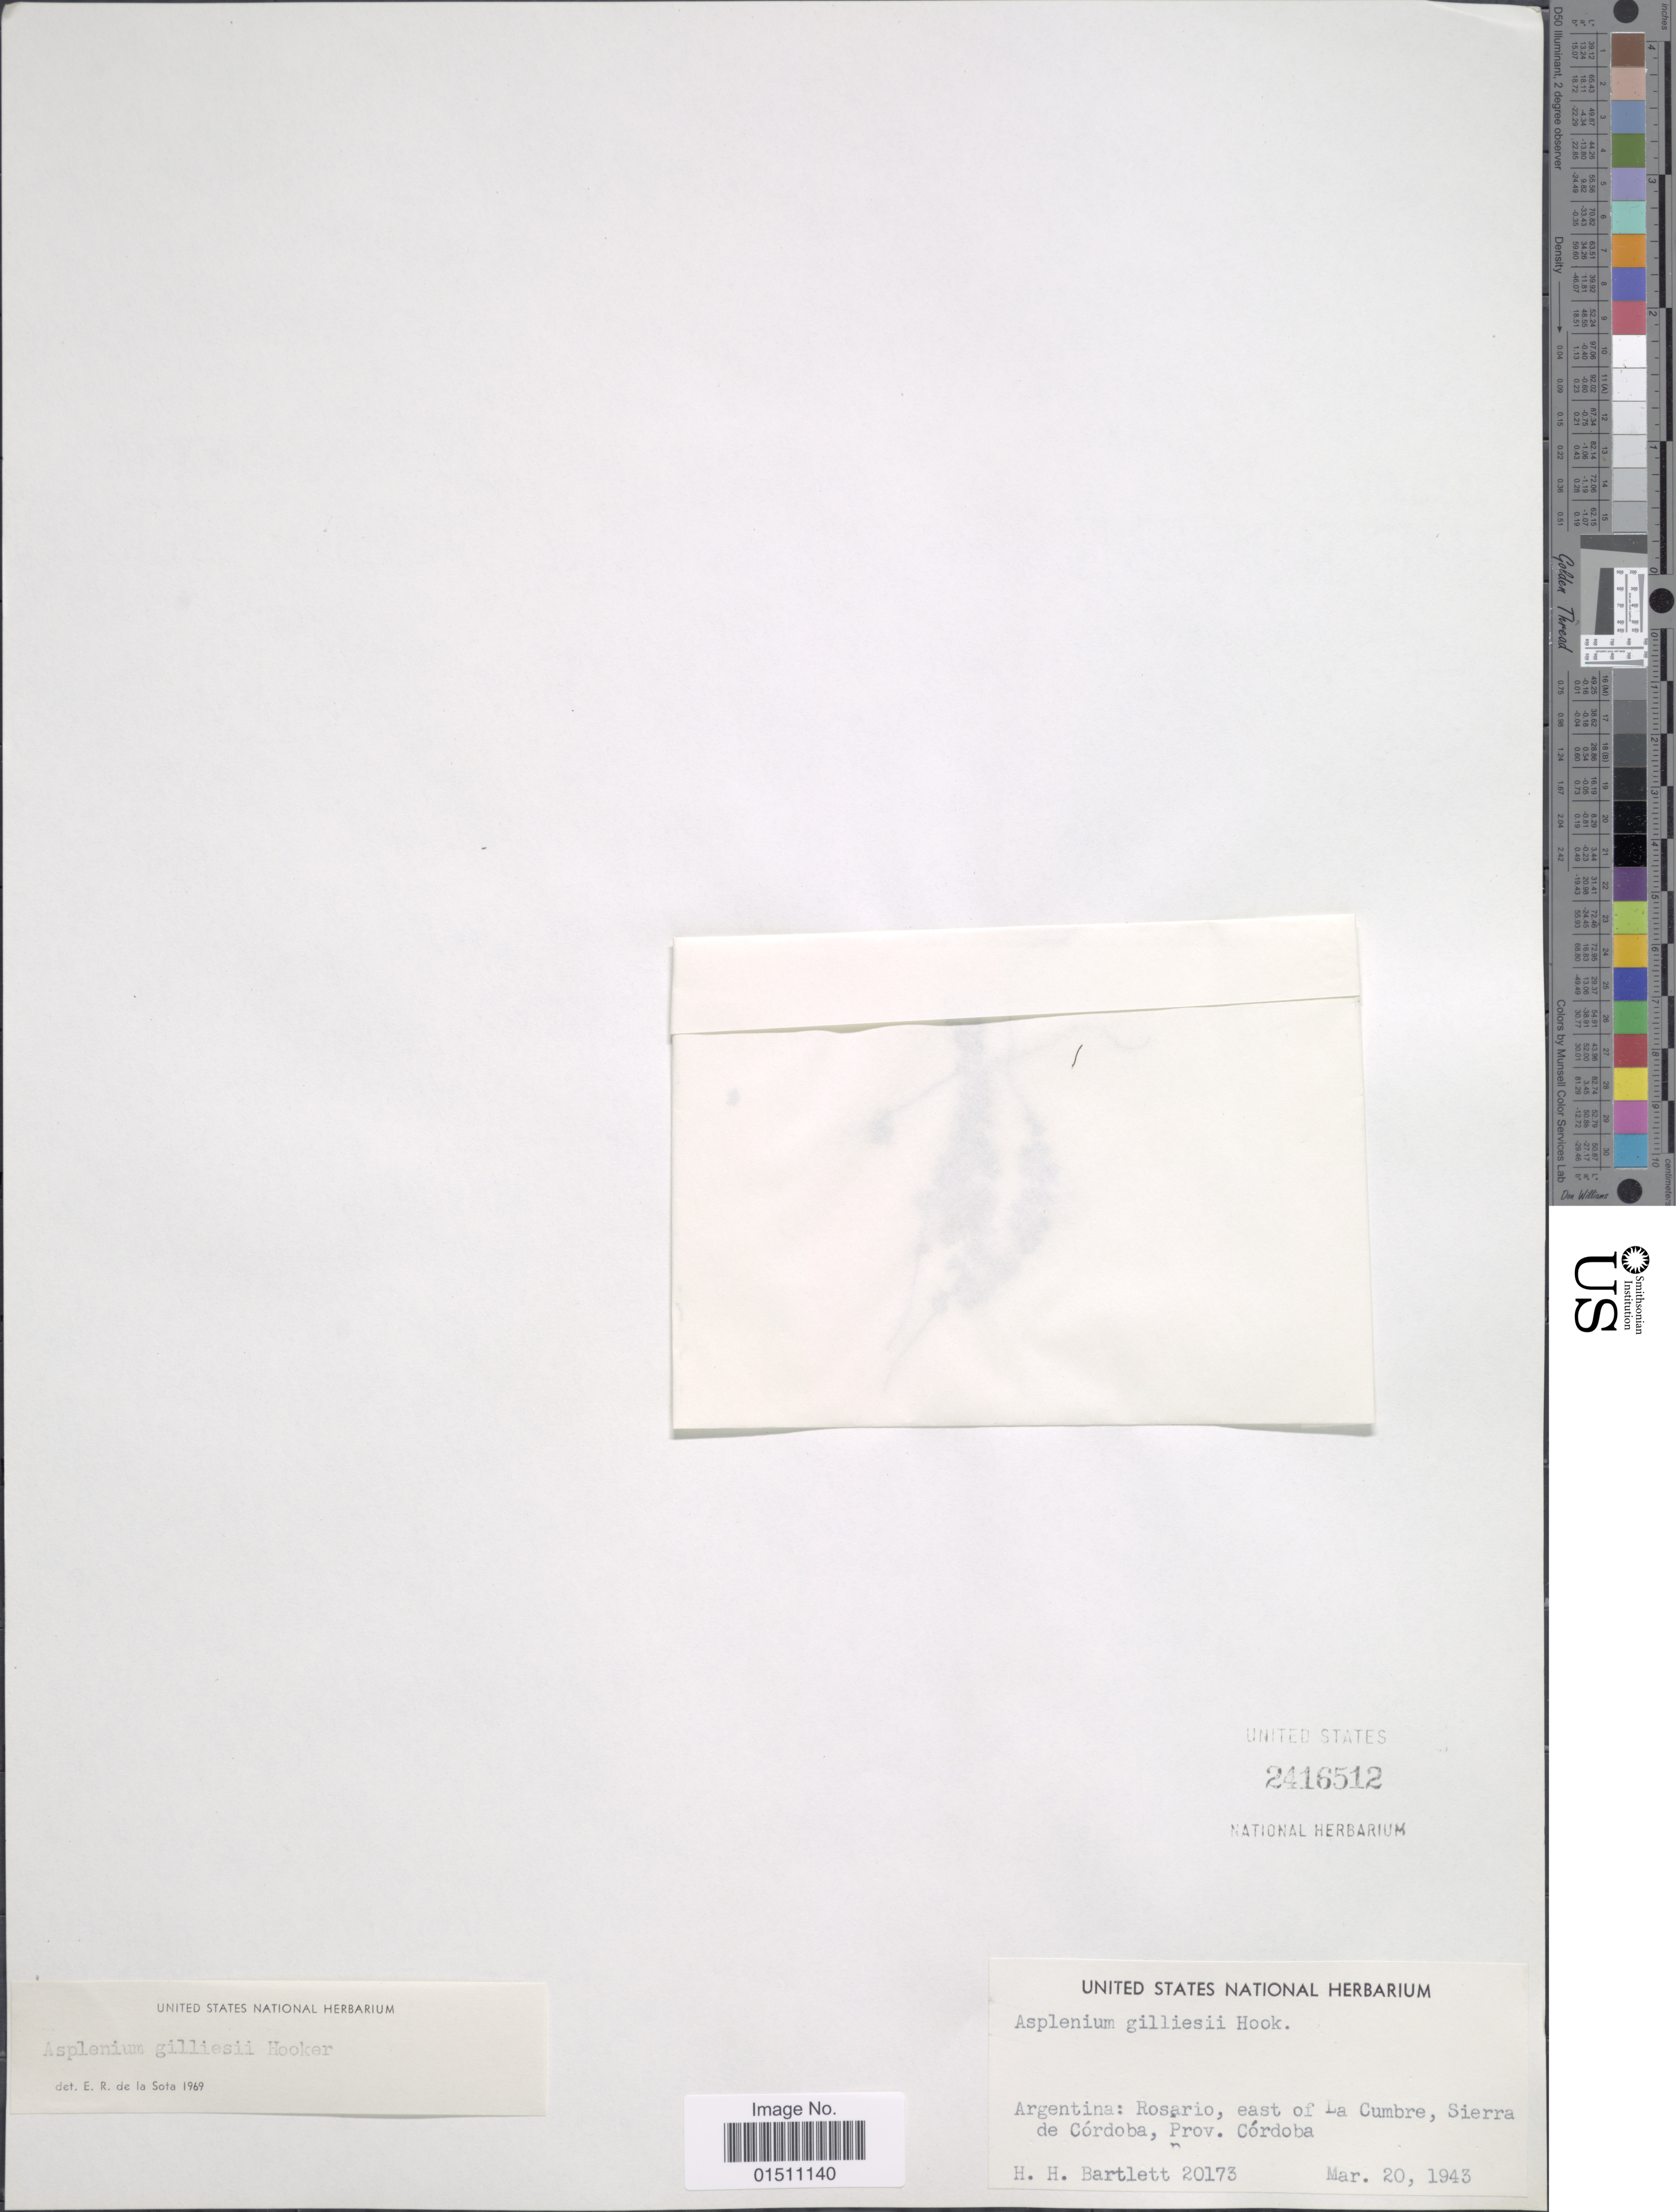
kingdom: Plantae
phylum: Tracheophyta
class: Polypodiopsida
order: Polypodiales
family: Aspleniaceae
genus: Asplenium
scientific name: Asplenium gilliesii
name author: Hook.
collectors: H. H. Bartlett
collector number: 20173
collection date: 1943-03-20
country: Argentina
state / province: Cordoba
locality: Argentina: Rosario, east of La Cumbre, Sierra de Córdoba.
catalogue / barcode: US 2416512